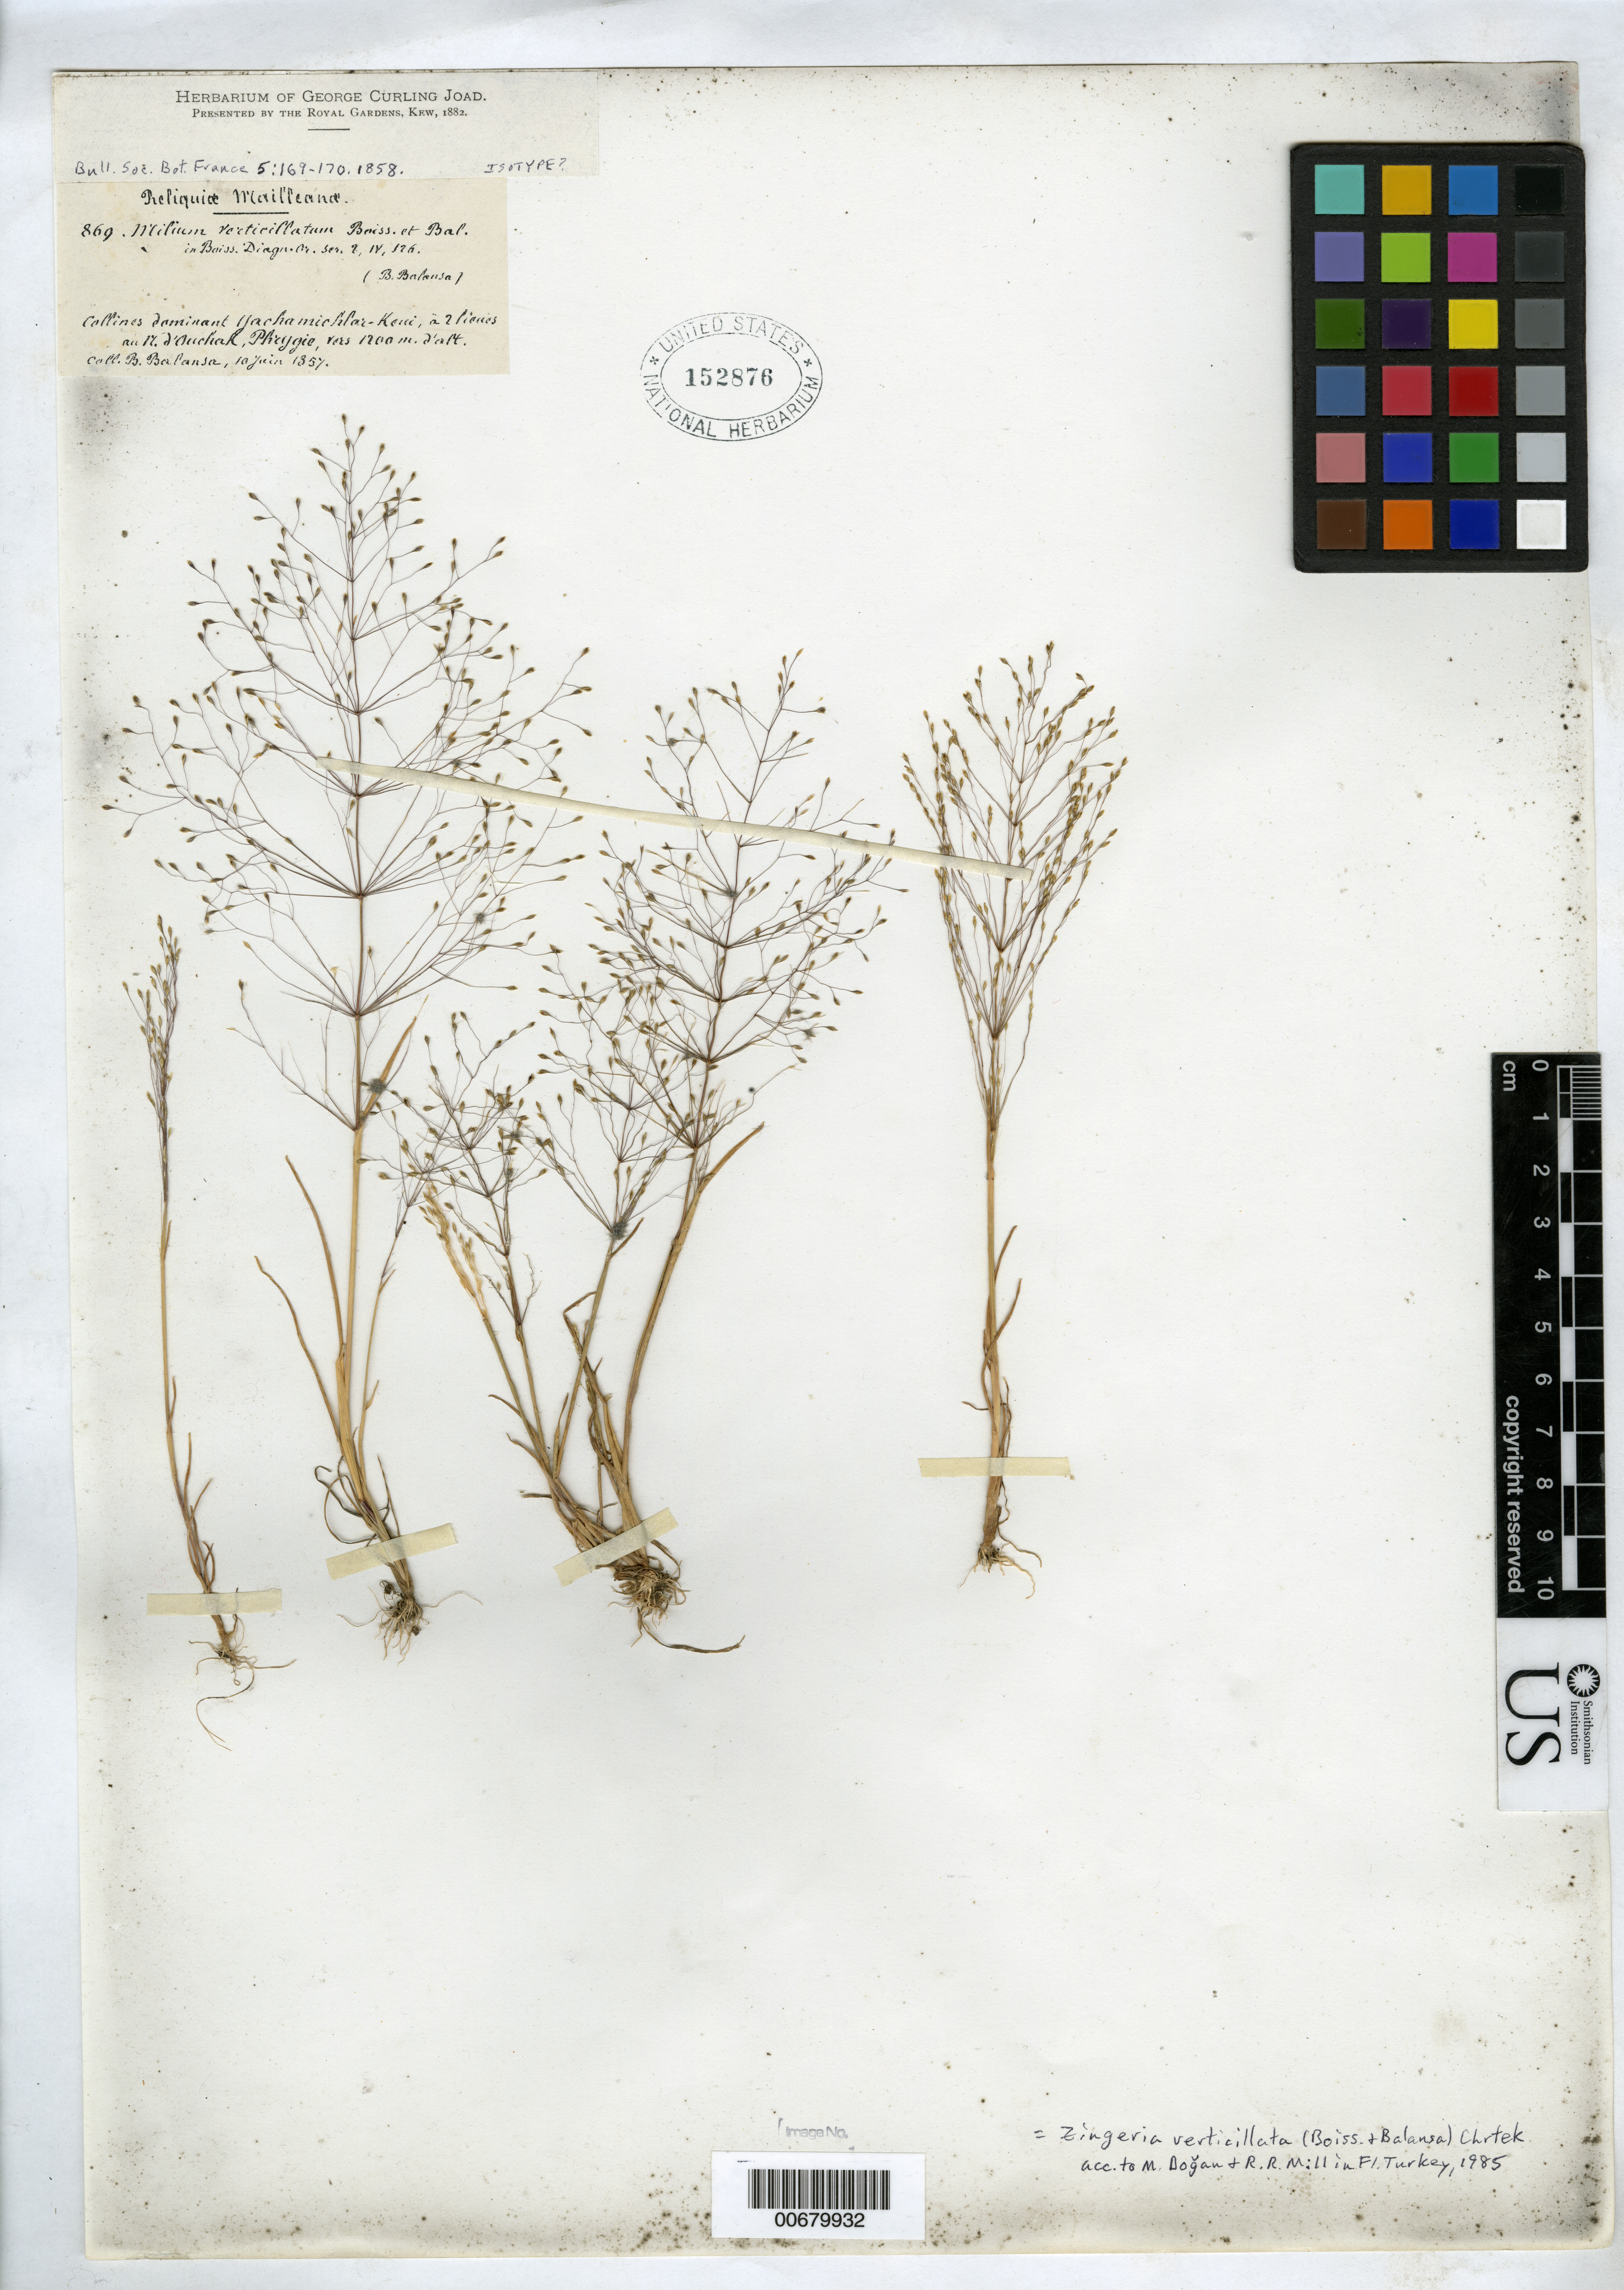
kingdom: Plantae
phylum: Tracheophyta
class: Liliopsida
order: Poales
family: Poaceae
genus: Milium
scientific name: Milium verticillatum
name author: Boiss. & Balansa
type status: Possible Type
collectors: B. Balansa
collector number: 869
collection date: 1857-06-10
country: Turkey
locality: Collines dominant Yachamichlar-Keui, a 2 lignes au N. d'Ouchak, Phrygie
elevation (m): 1200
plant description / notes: Not cited by collection number in protologue, but possibly a duplicate of the type collection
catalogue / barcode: US 152876